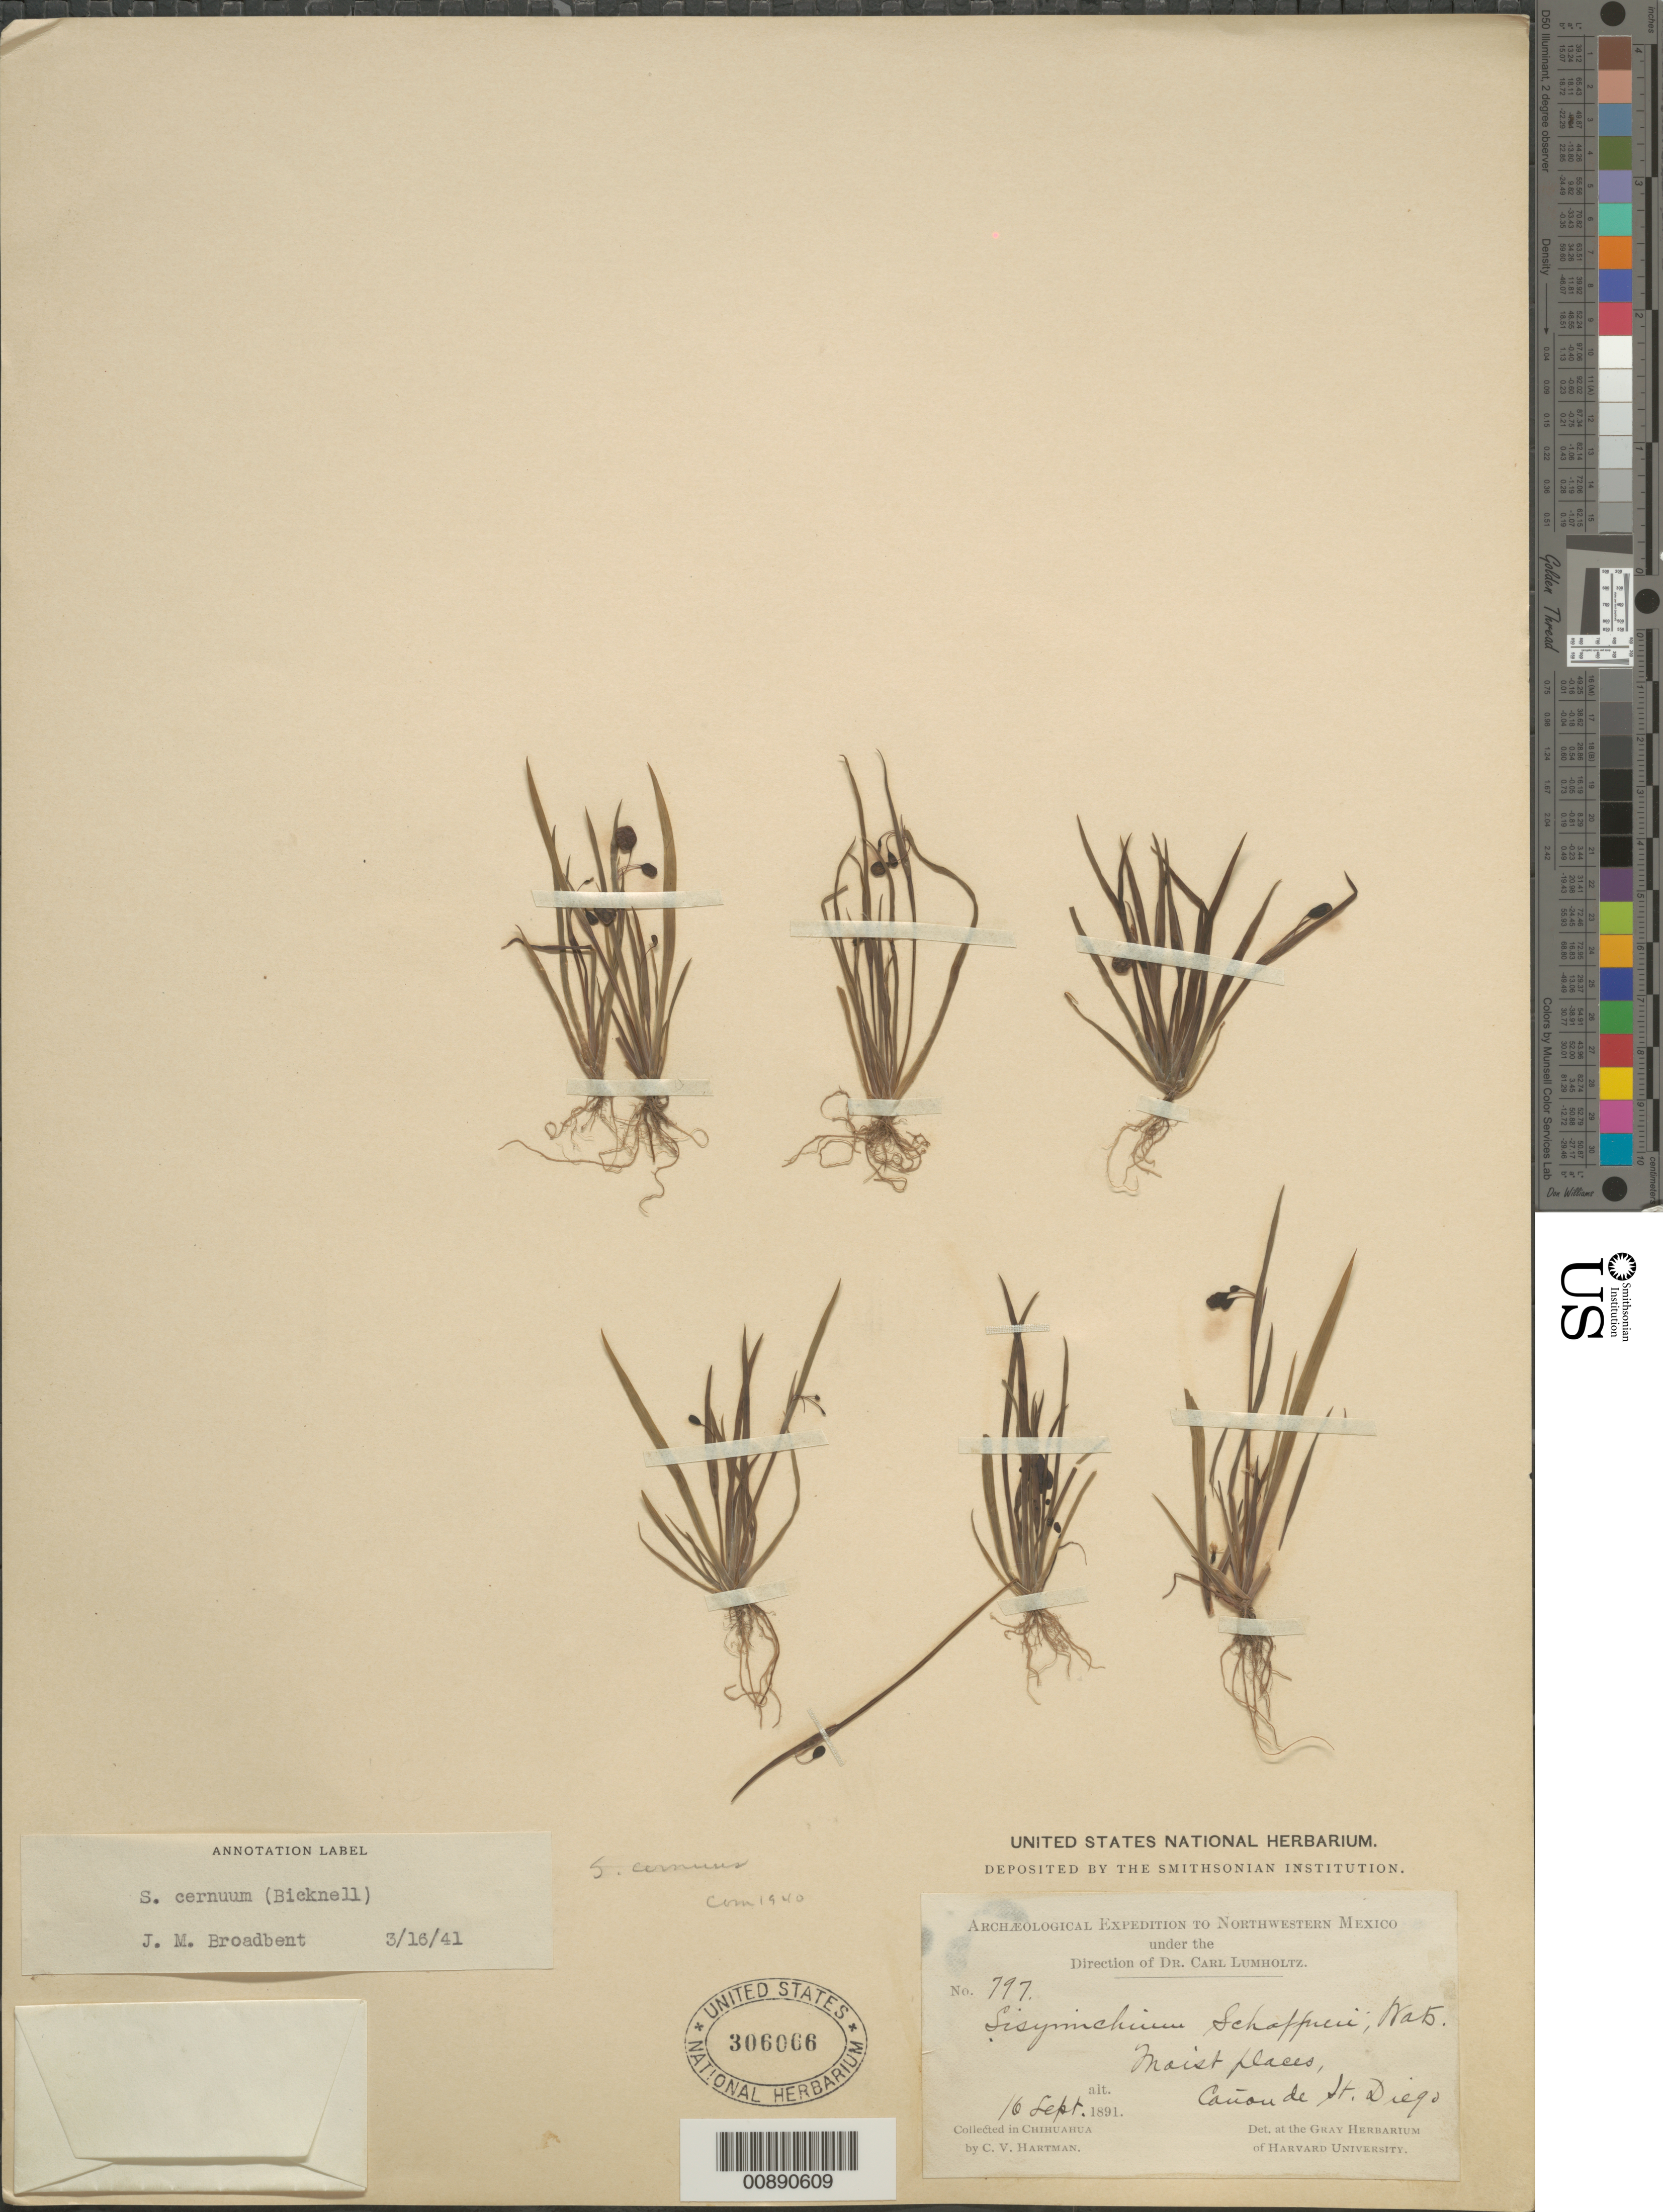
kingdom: Plantae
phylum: Tracheophyta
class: Liliopsida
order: Asparagales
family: Iridaceae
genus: Sisyrinchium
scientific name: Sisyrinchium cernuum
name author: (E.P. Bicknell) Kearney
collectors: C. V. Hartman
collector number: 797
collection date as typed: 16 Sep 1891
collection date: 1891-09-16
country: Mexico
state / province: Chihuahua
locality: Cañon de St. Diego, Chihuahua.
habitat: Moist places.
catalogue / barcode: US 306066